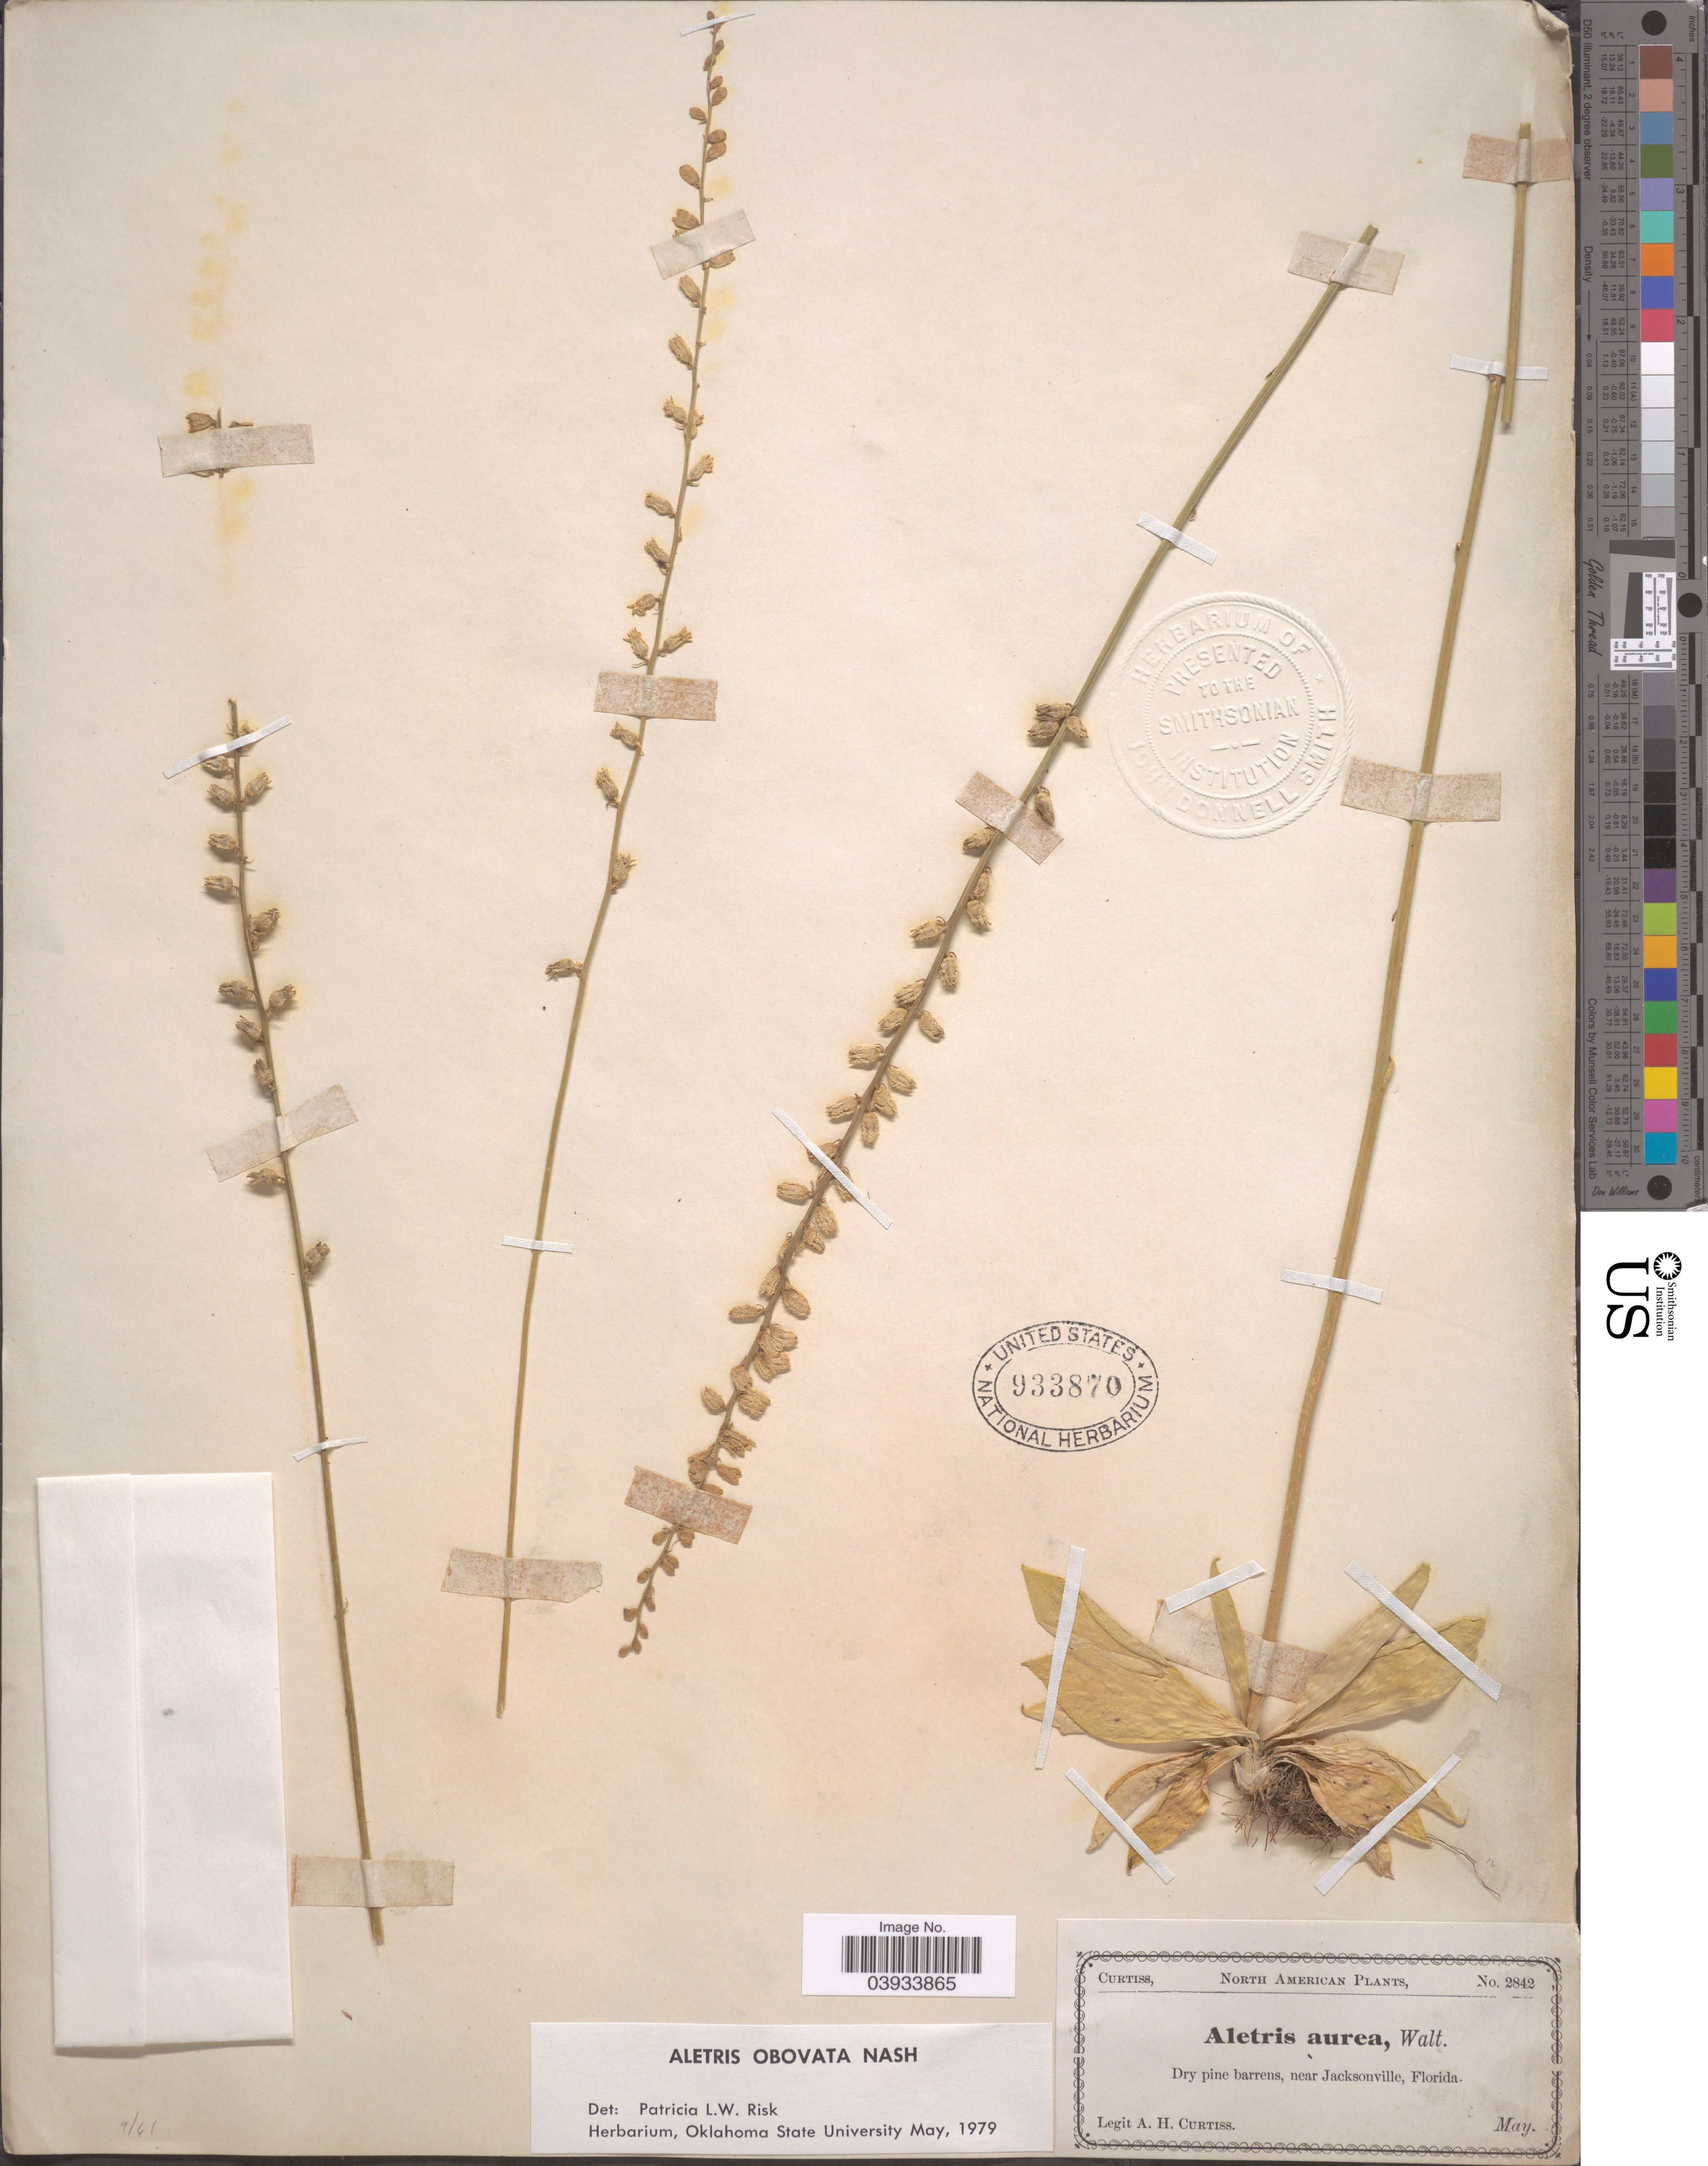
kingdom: Plantae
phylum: Tracheophyta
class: Liliopsida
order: Dioscoreales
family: Nartheciaceae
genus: Aletris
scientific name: Aletris obovata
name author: Nash ex Small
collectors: A. H. Curtiss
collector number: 2842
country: United States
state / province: Florida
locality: Near Jacksonville.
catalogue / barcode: US 933870